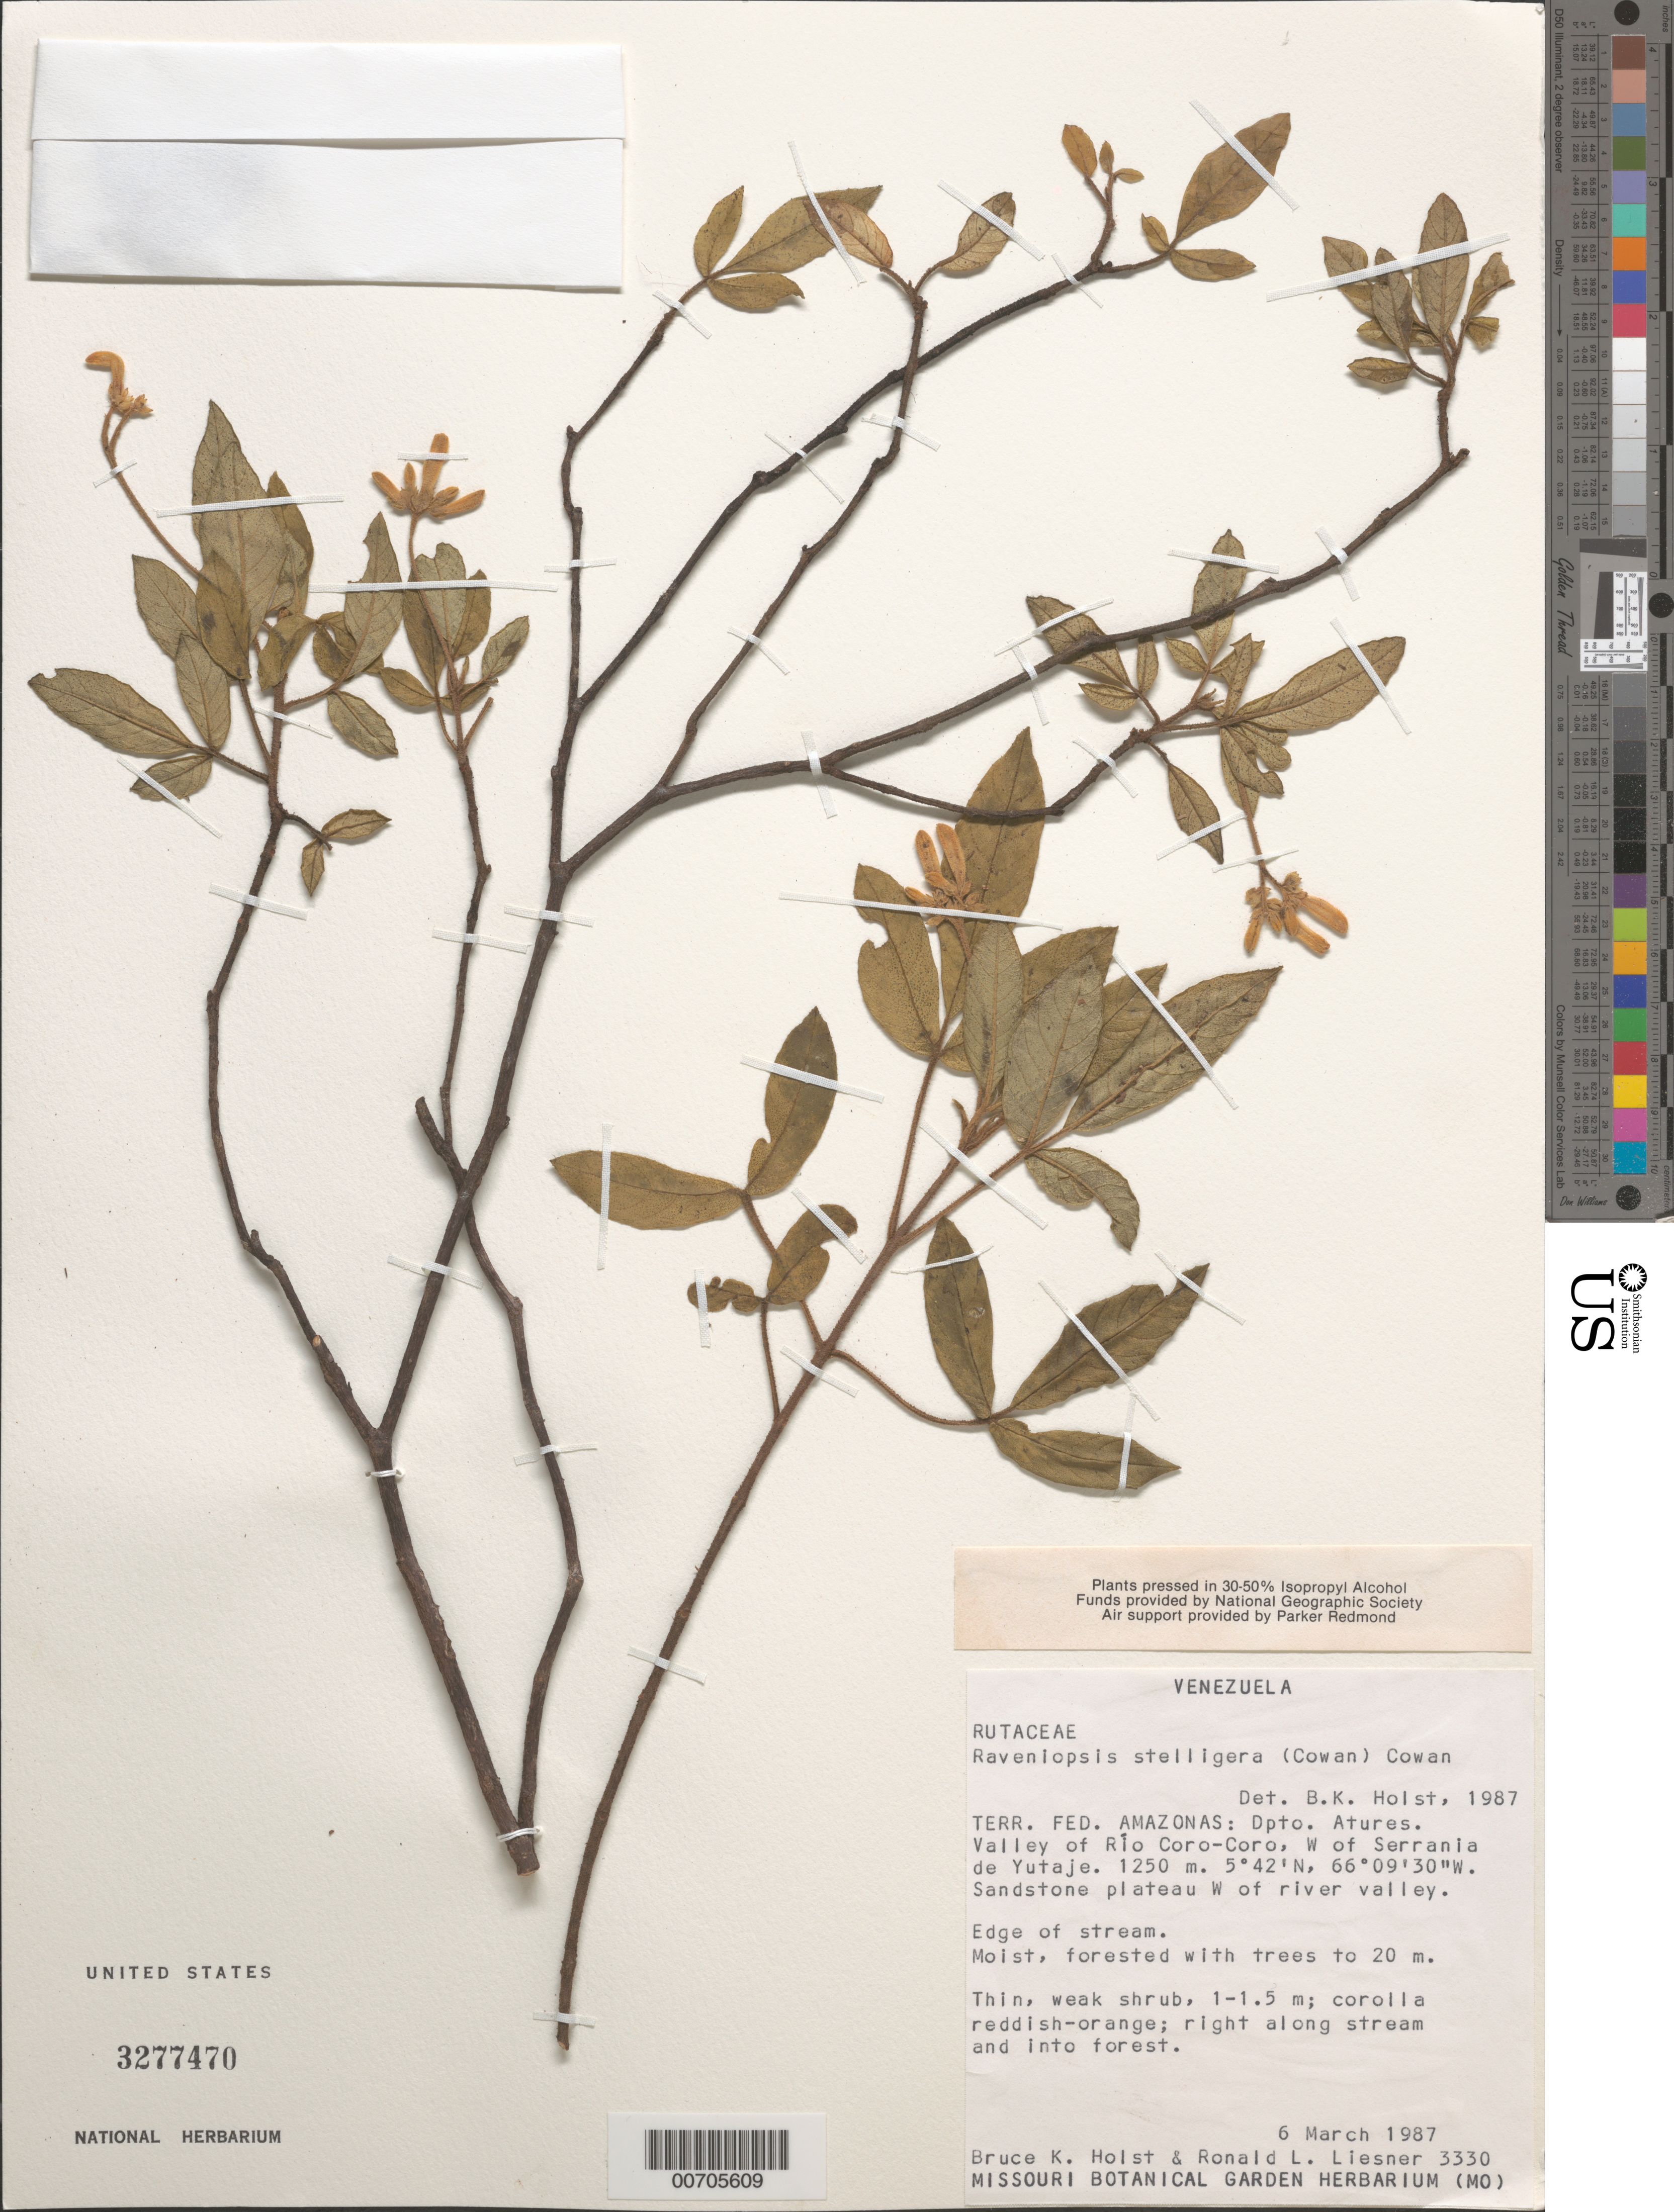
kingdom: Plantae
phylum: Tracheophyta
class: Magnoliopsida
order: Sapindales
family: Rutaceae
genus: Raveniopsis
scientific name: Raveniopsis stelligera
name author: (R.S. Cowan) R.S. Cowan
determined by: Holst, Bruce K.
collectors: B. Holst & R. L. Liesner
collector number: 3330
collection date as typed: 6-Mar-87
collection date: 1987-03-06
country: Venezuela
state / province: Amazonas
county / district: Atures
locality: Río Coro-Coro, W of Serrania de Yutajé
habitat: Edge of stream, moist forested with trees to 20 m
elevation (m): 1250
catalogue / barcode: US 3277470